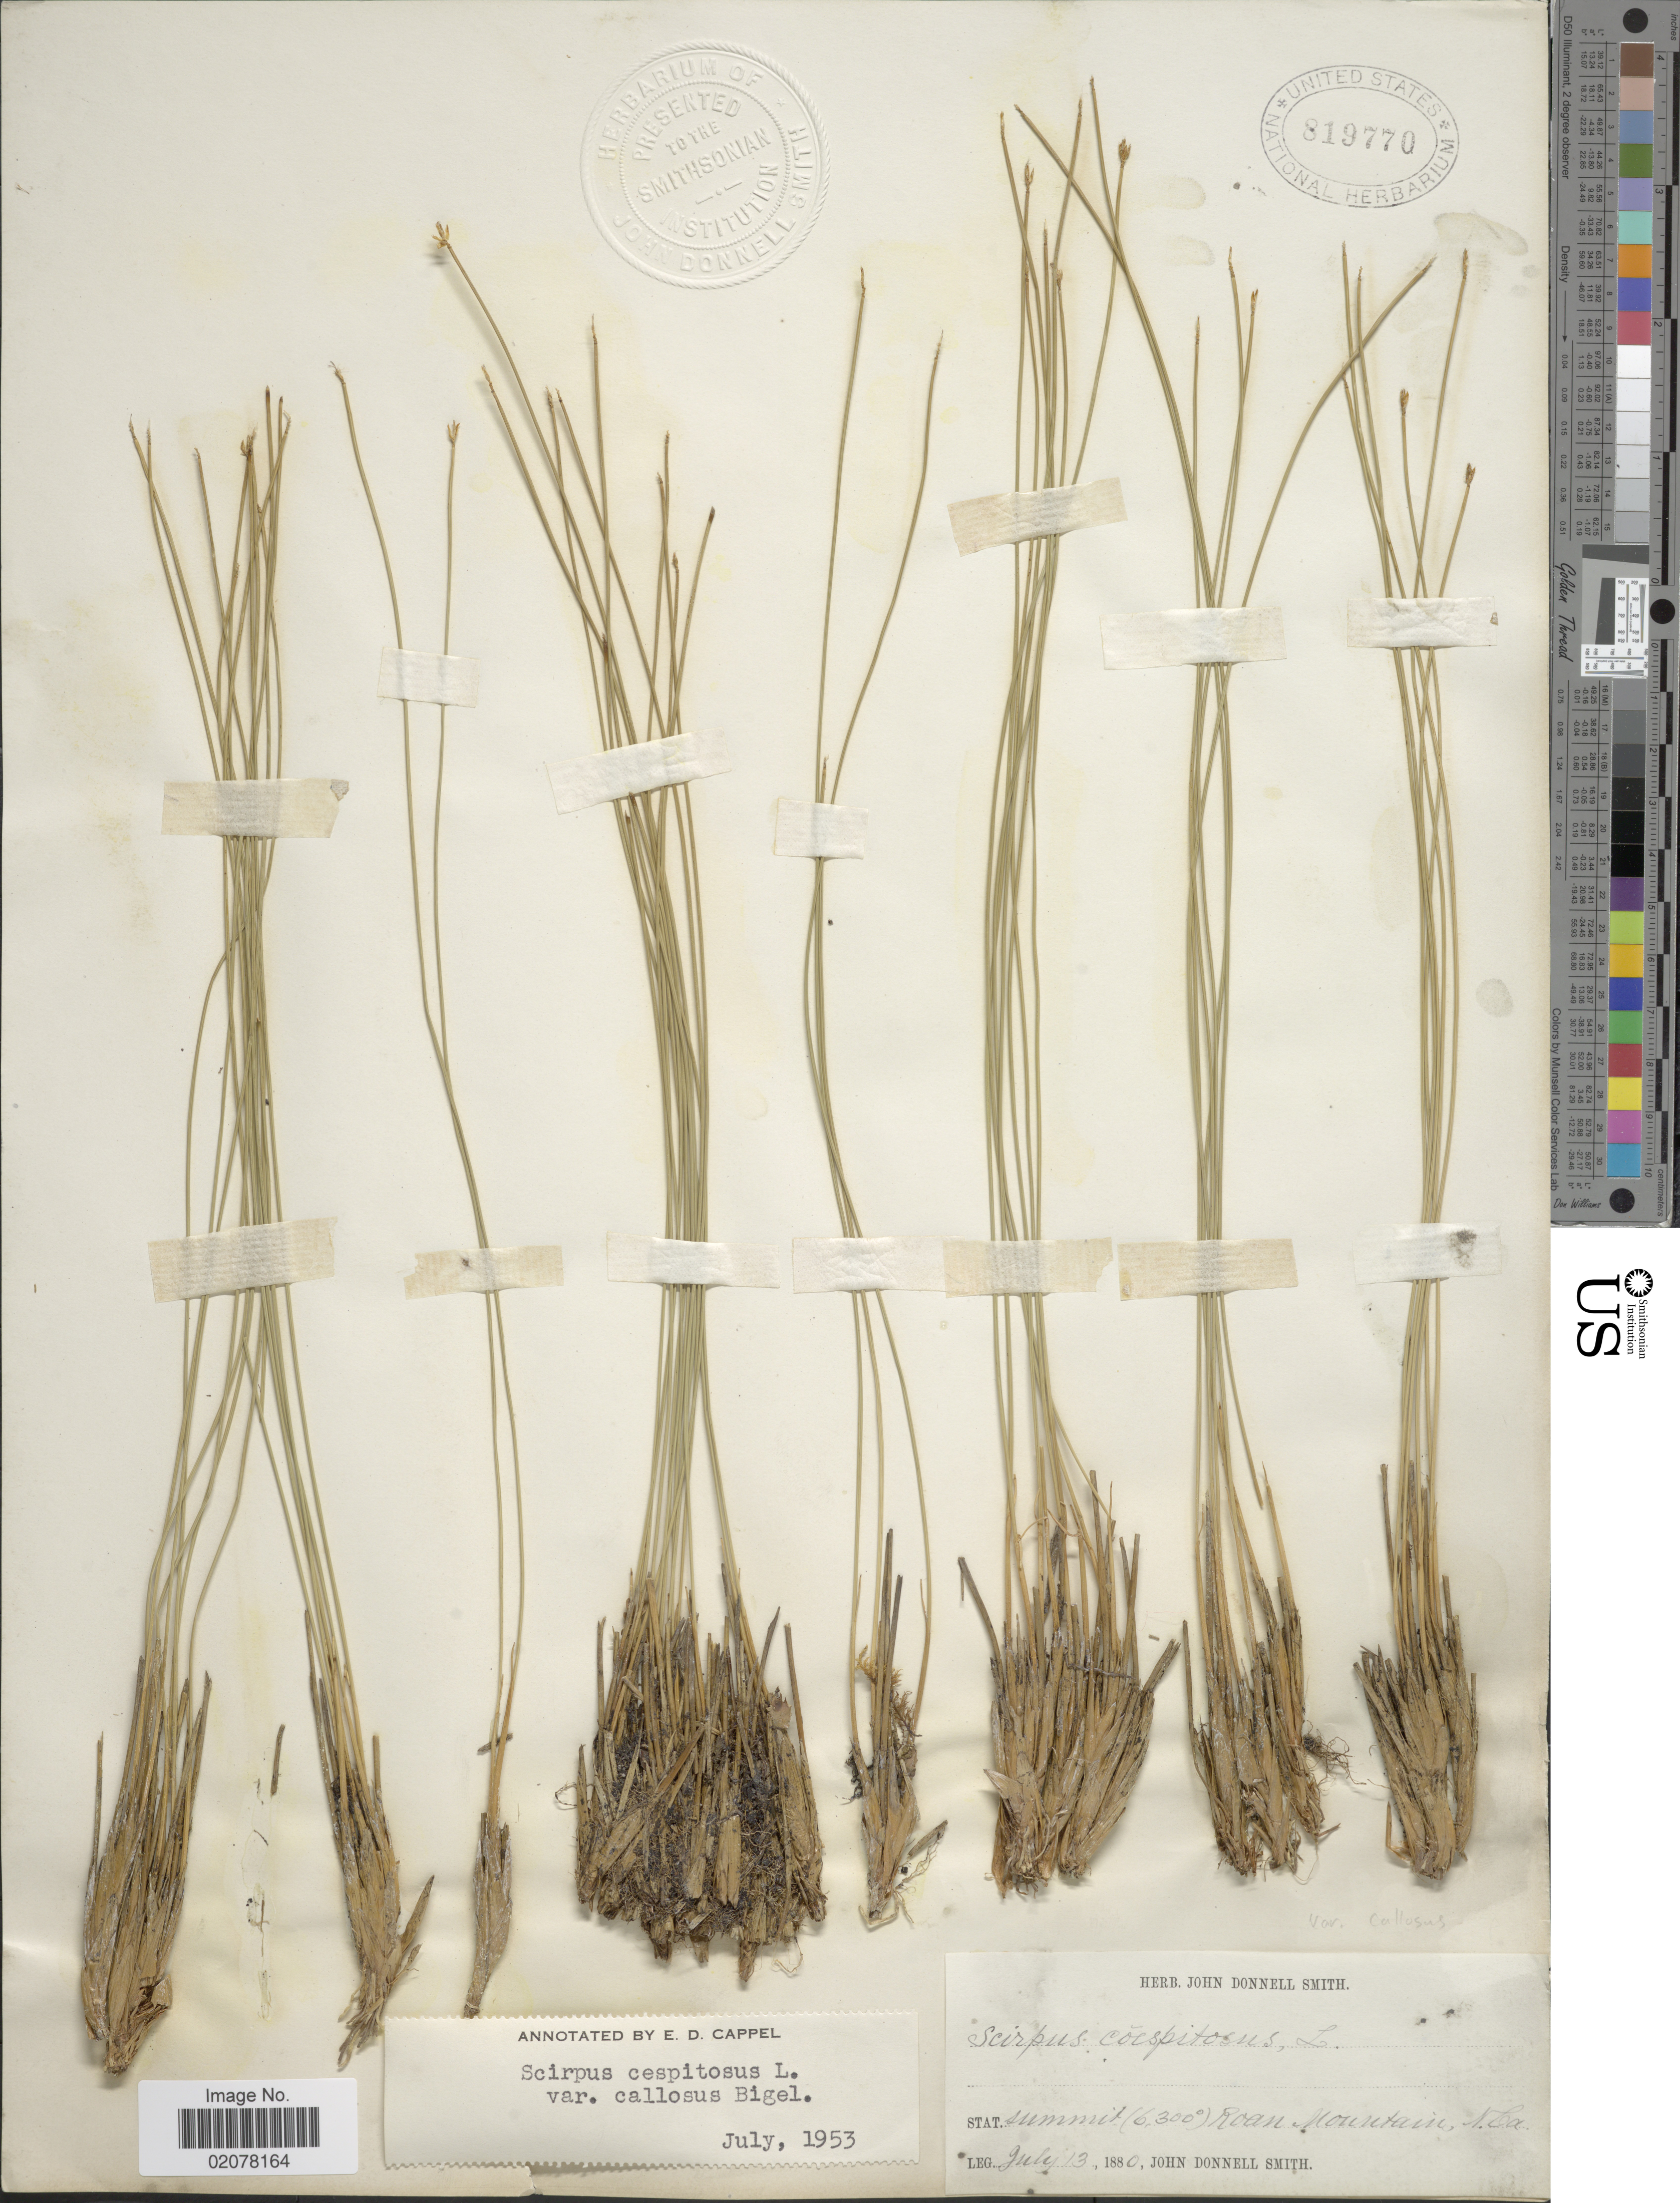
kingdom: Plantae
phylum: Tracheophyta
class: Liliopsida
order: Poales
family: Cyperaceae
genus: Trichophorum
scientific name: Trichophorum cespitosum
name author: (L.) Hartm.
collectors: J. Donnell Smith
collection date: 1880-07-13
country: United States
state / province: North Carolina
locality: Summit, Roan Mountain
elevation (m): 1920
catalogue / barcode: US 819770